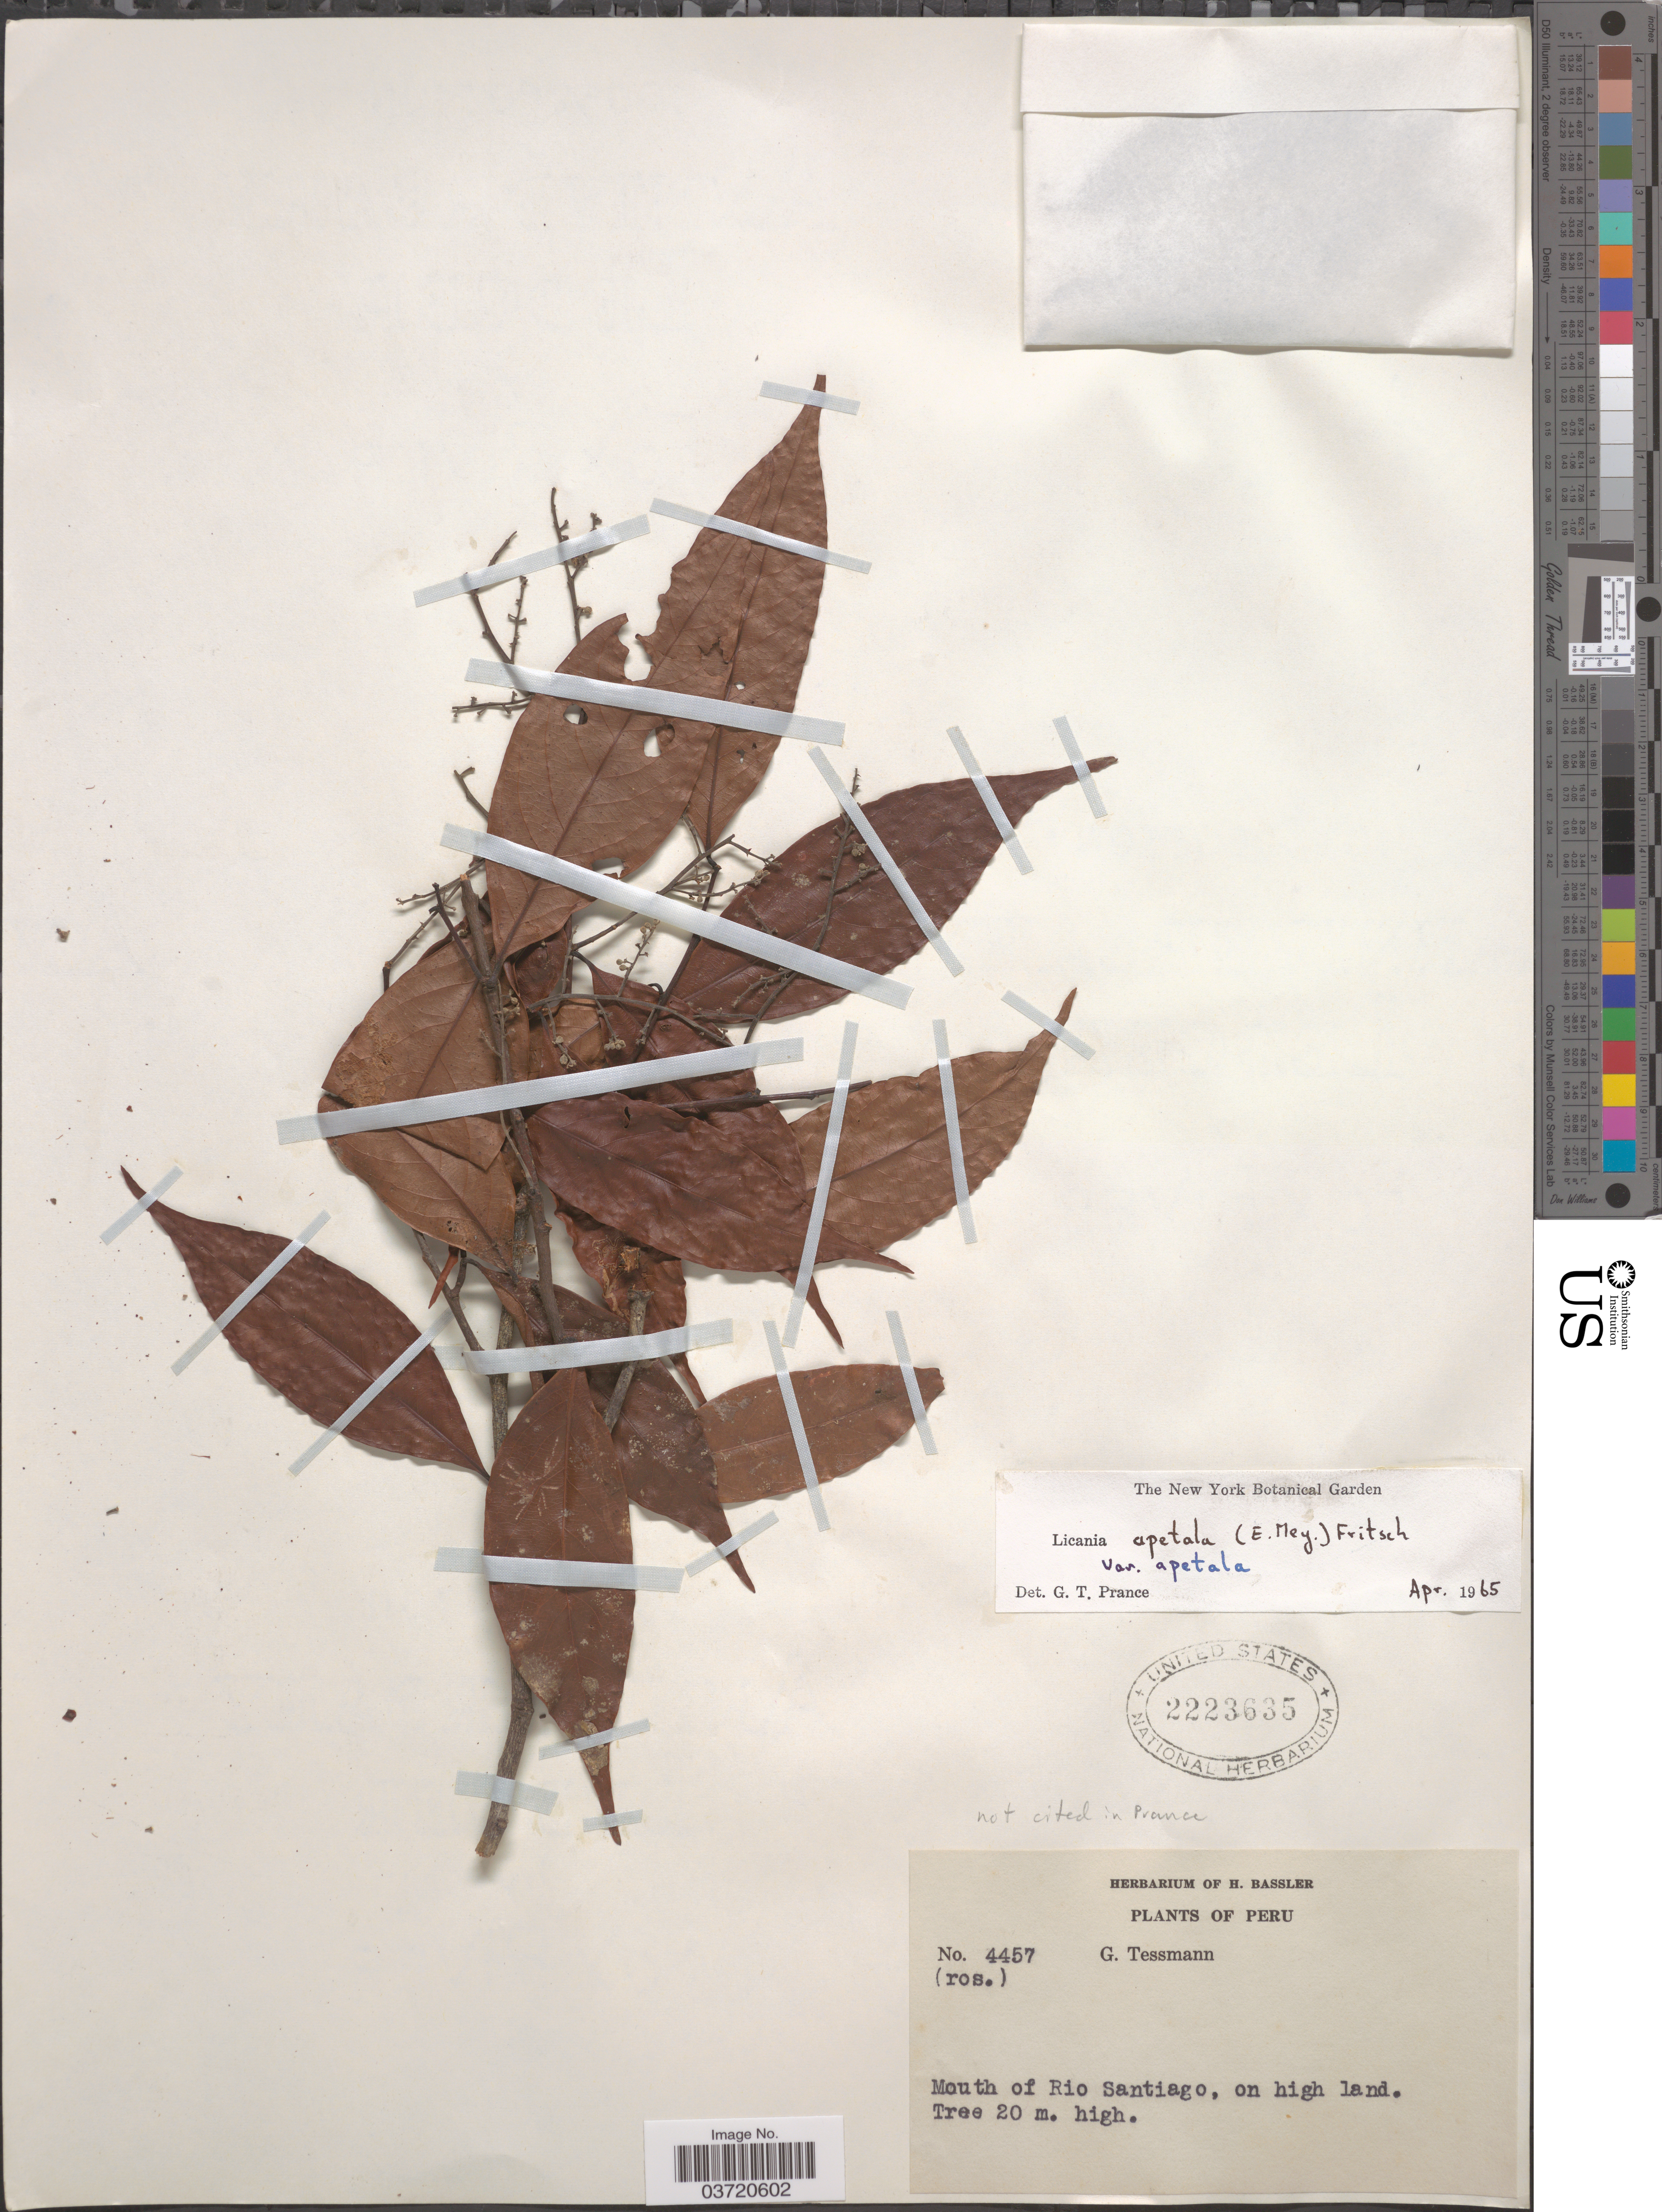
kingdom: Plantae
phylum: Tracheophyta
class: Magnoliopsida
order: Malpighiales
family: Chrysobalanaceae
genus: Leptobalanus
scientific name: Leptobalanus apetalus var. apetalus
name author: (E. Mey.) Sothers & Prance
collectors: G. Tessmann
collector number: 4457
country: Peru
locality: Mouth of Rio Santiago.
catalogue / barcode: US 2223635